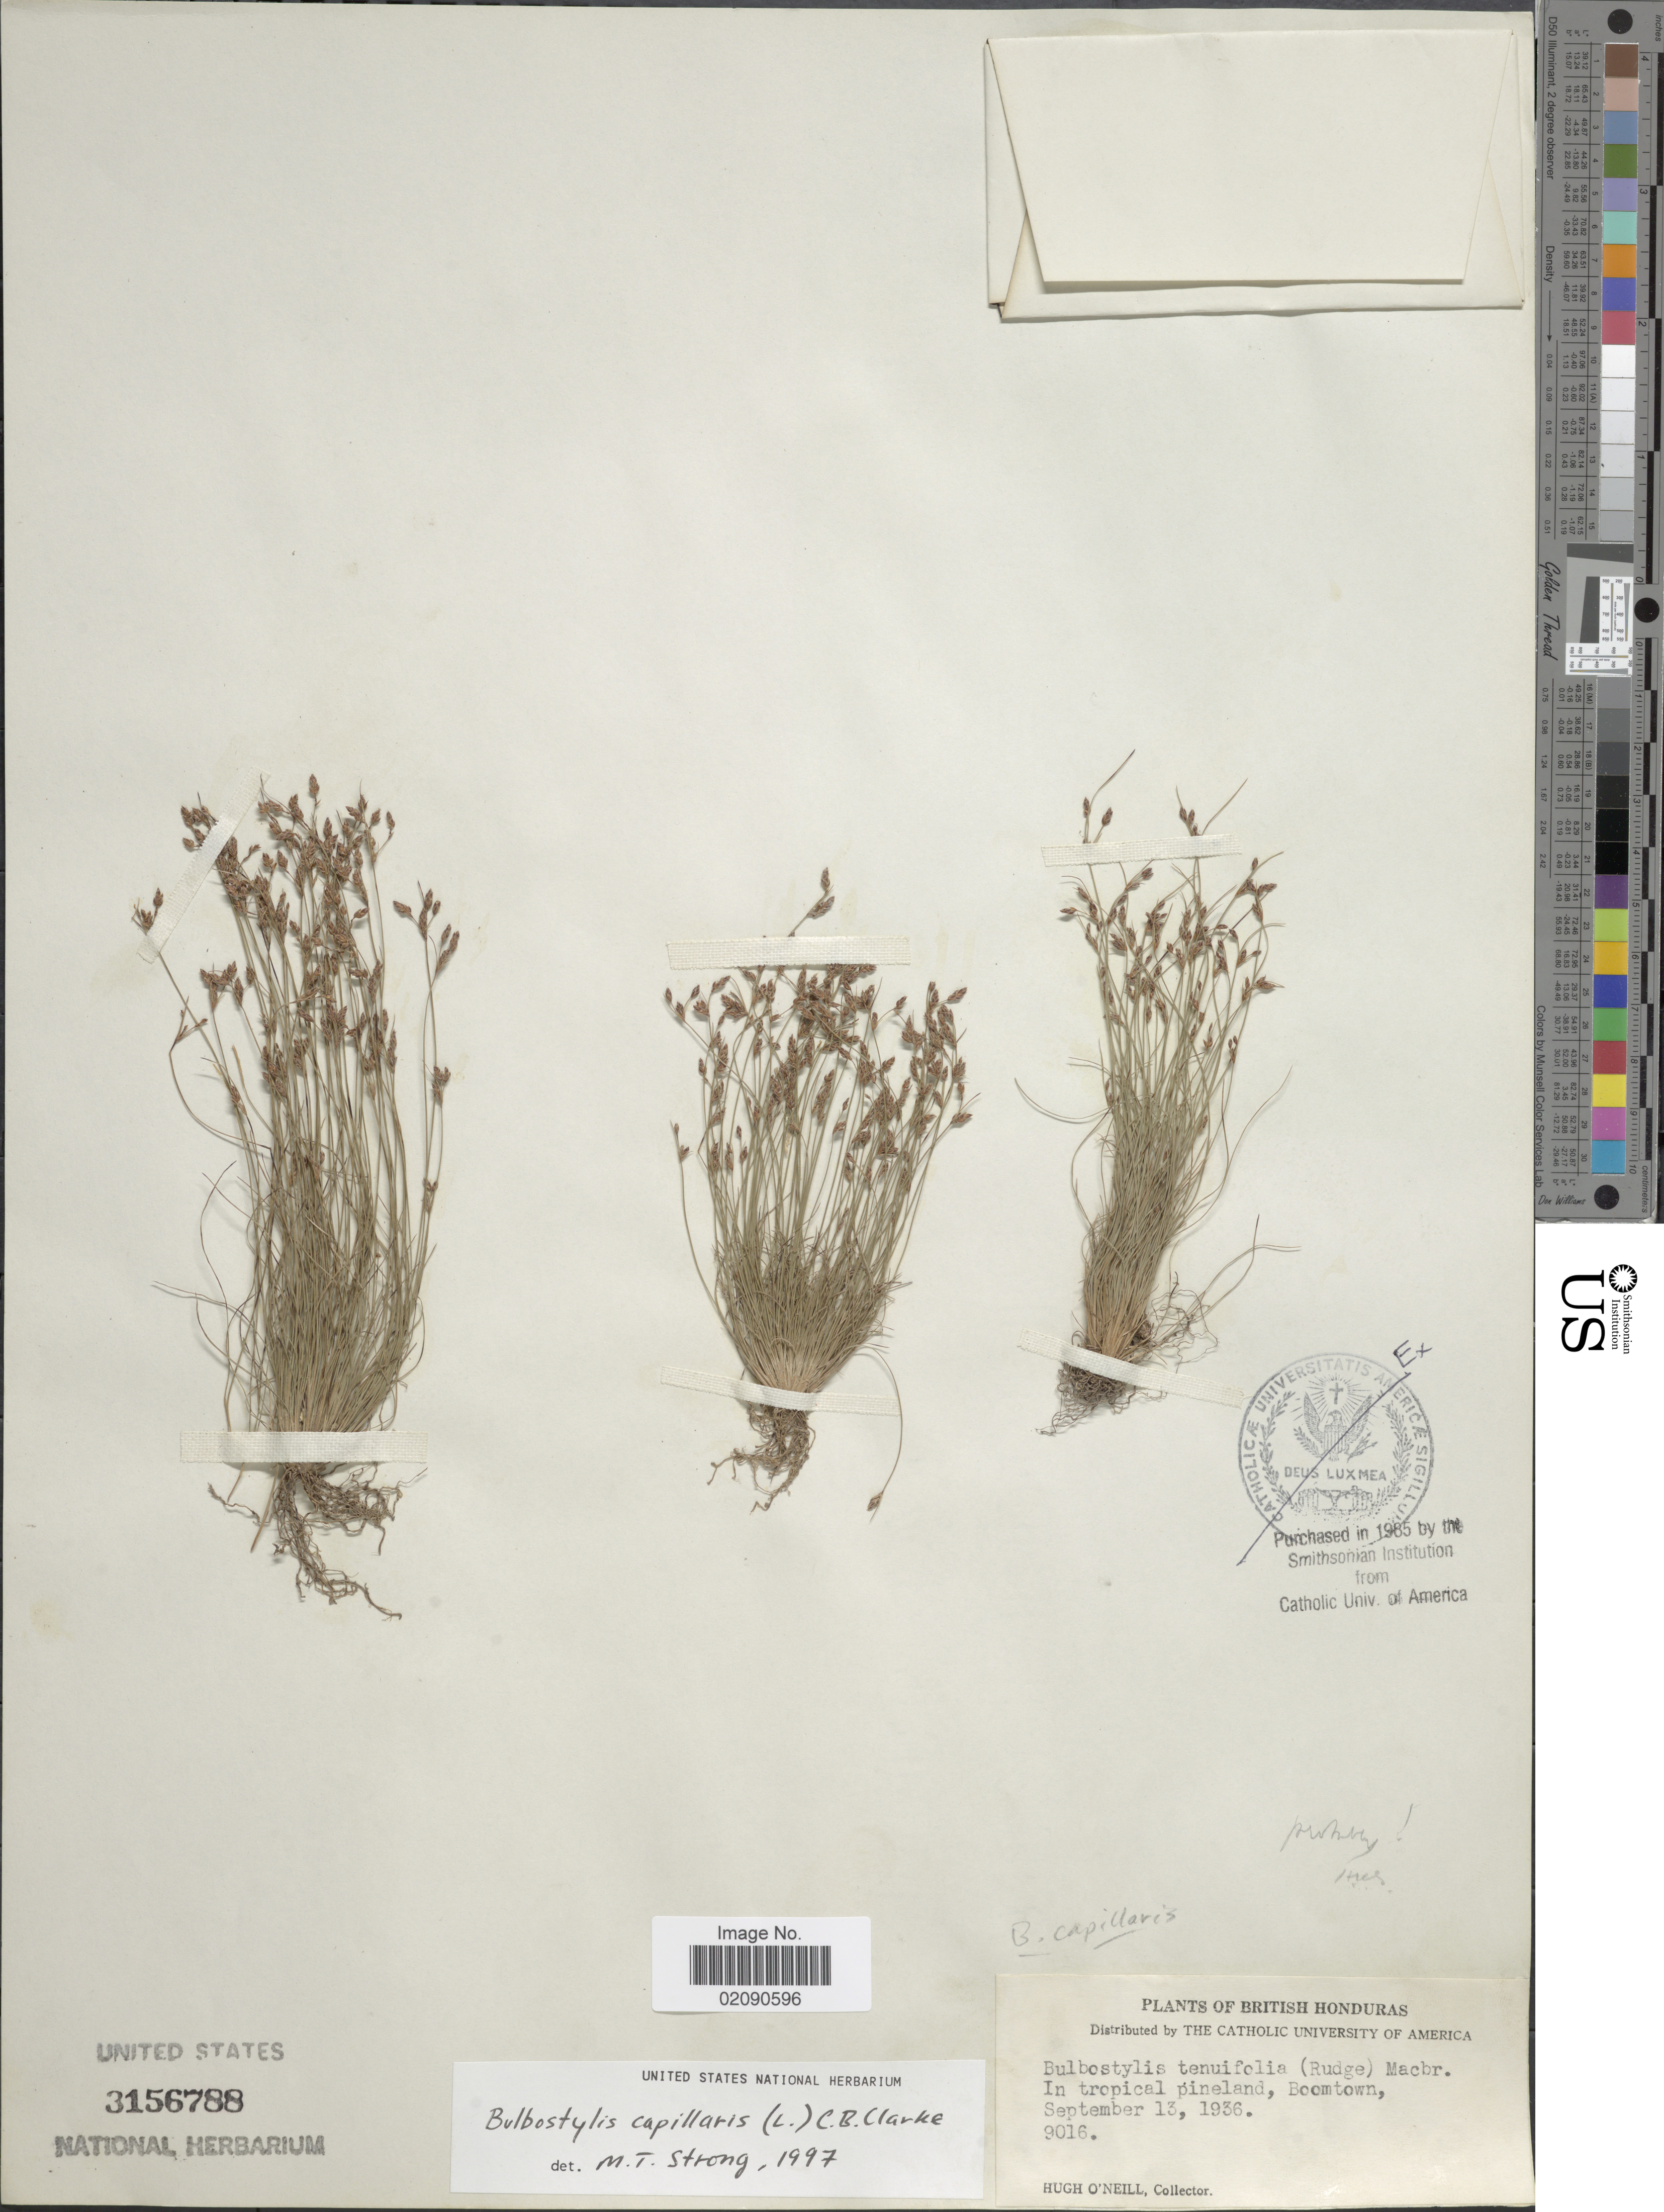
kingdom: Plantae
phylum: Tracheophyta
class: Liliopsida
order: Poales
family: Cyperaceae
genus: Bulbostylis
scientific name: Bulbostylis capillaris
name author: (L.) Kunth ex C.B. Clarke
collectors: H. O'Neill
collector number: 9016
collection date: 1936-09-13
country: Belize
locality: British Honduras, In tropical pineland, Boomtown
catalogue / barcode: US 3156788